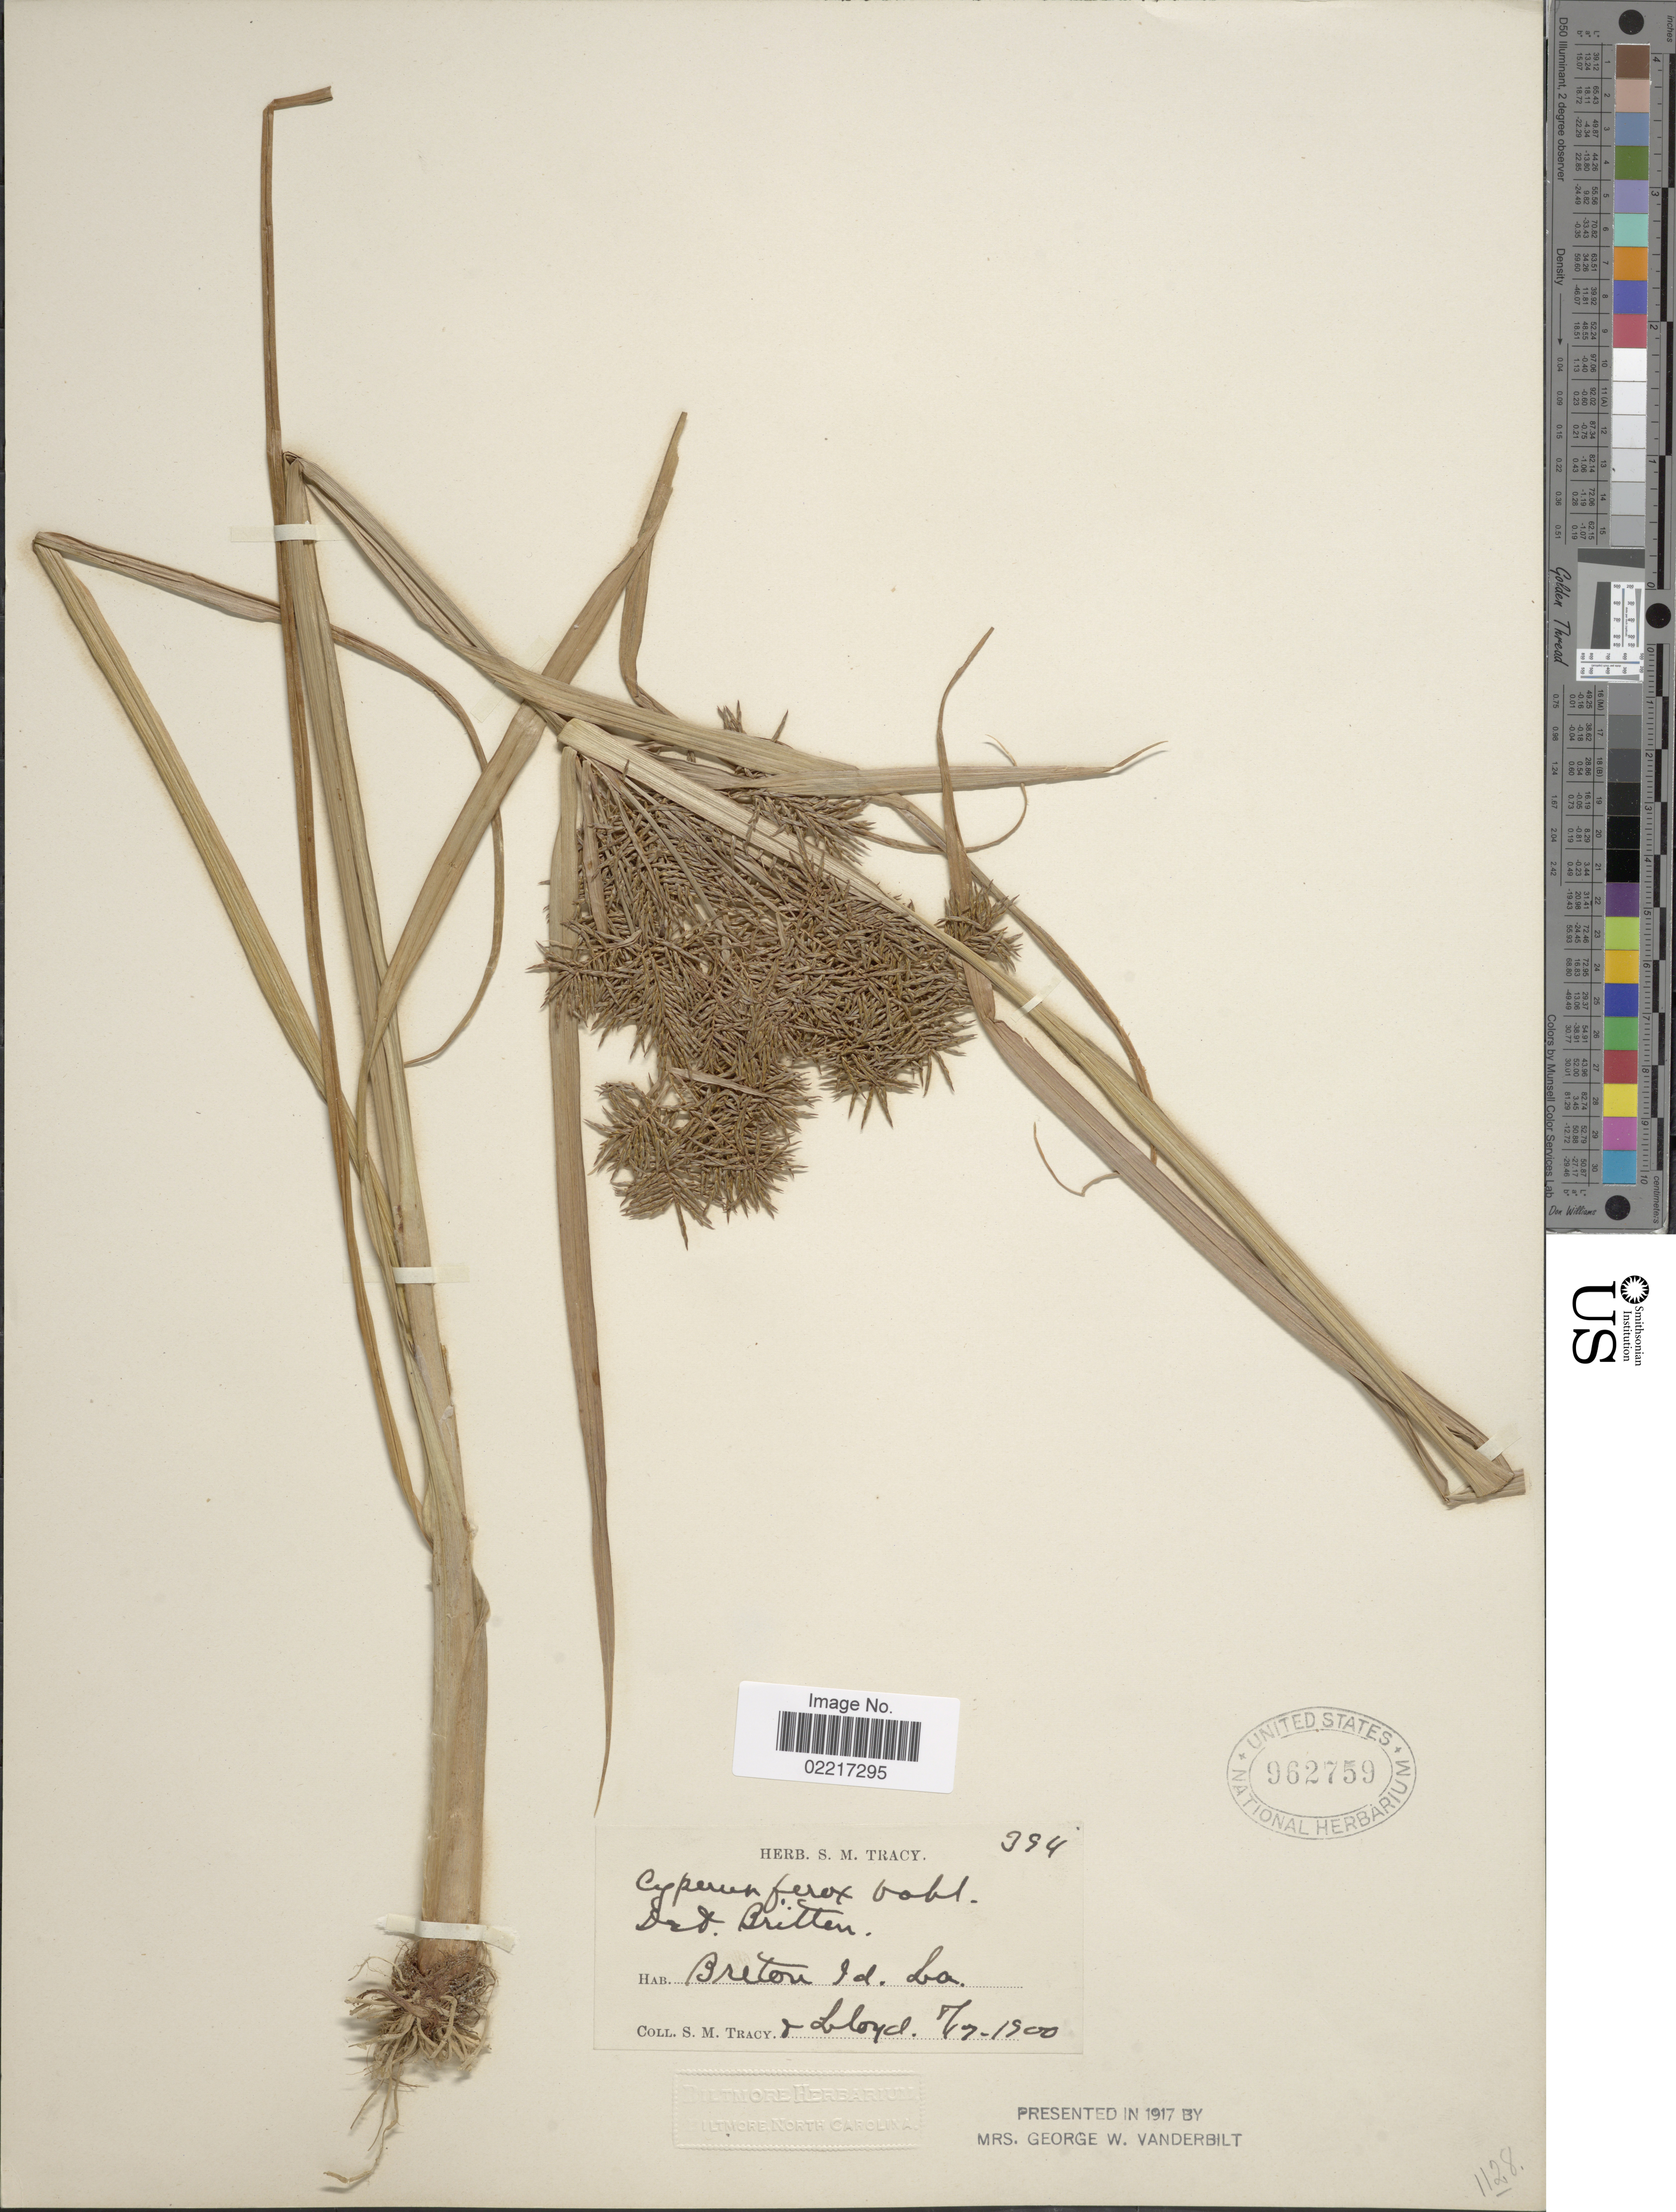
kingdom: Plantae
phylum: Tracheophyta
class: Liliopsida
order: Poales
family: Cyperaceae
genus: Cyperus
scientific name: Cyperus odoratus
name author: L.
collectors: S. M. Tracy & -- Lloyd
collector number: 394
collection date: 1900-08-19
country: United States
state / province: Louisiana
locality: Breton Id.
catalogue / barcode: US 962759